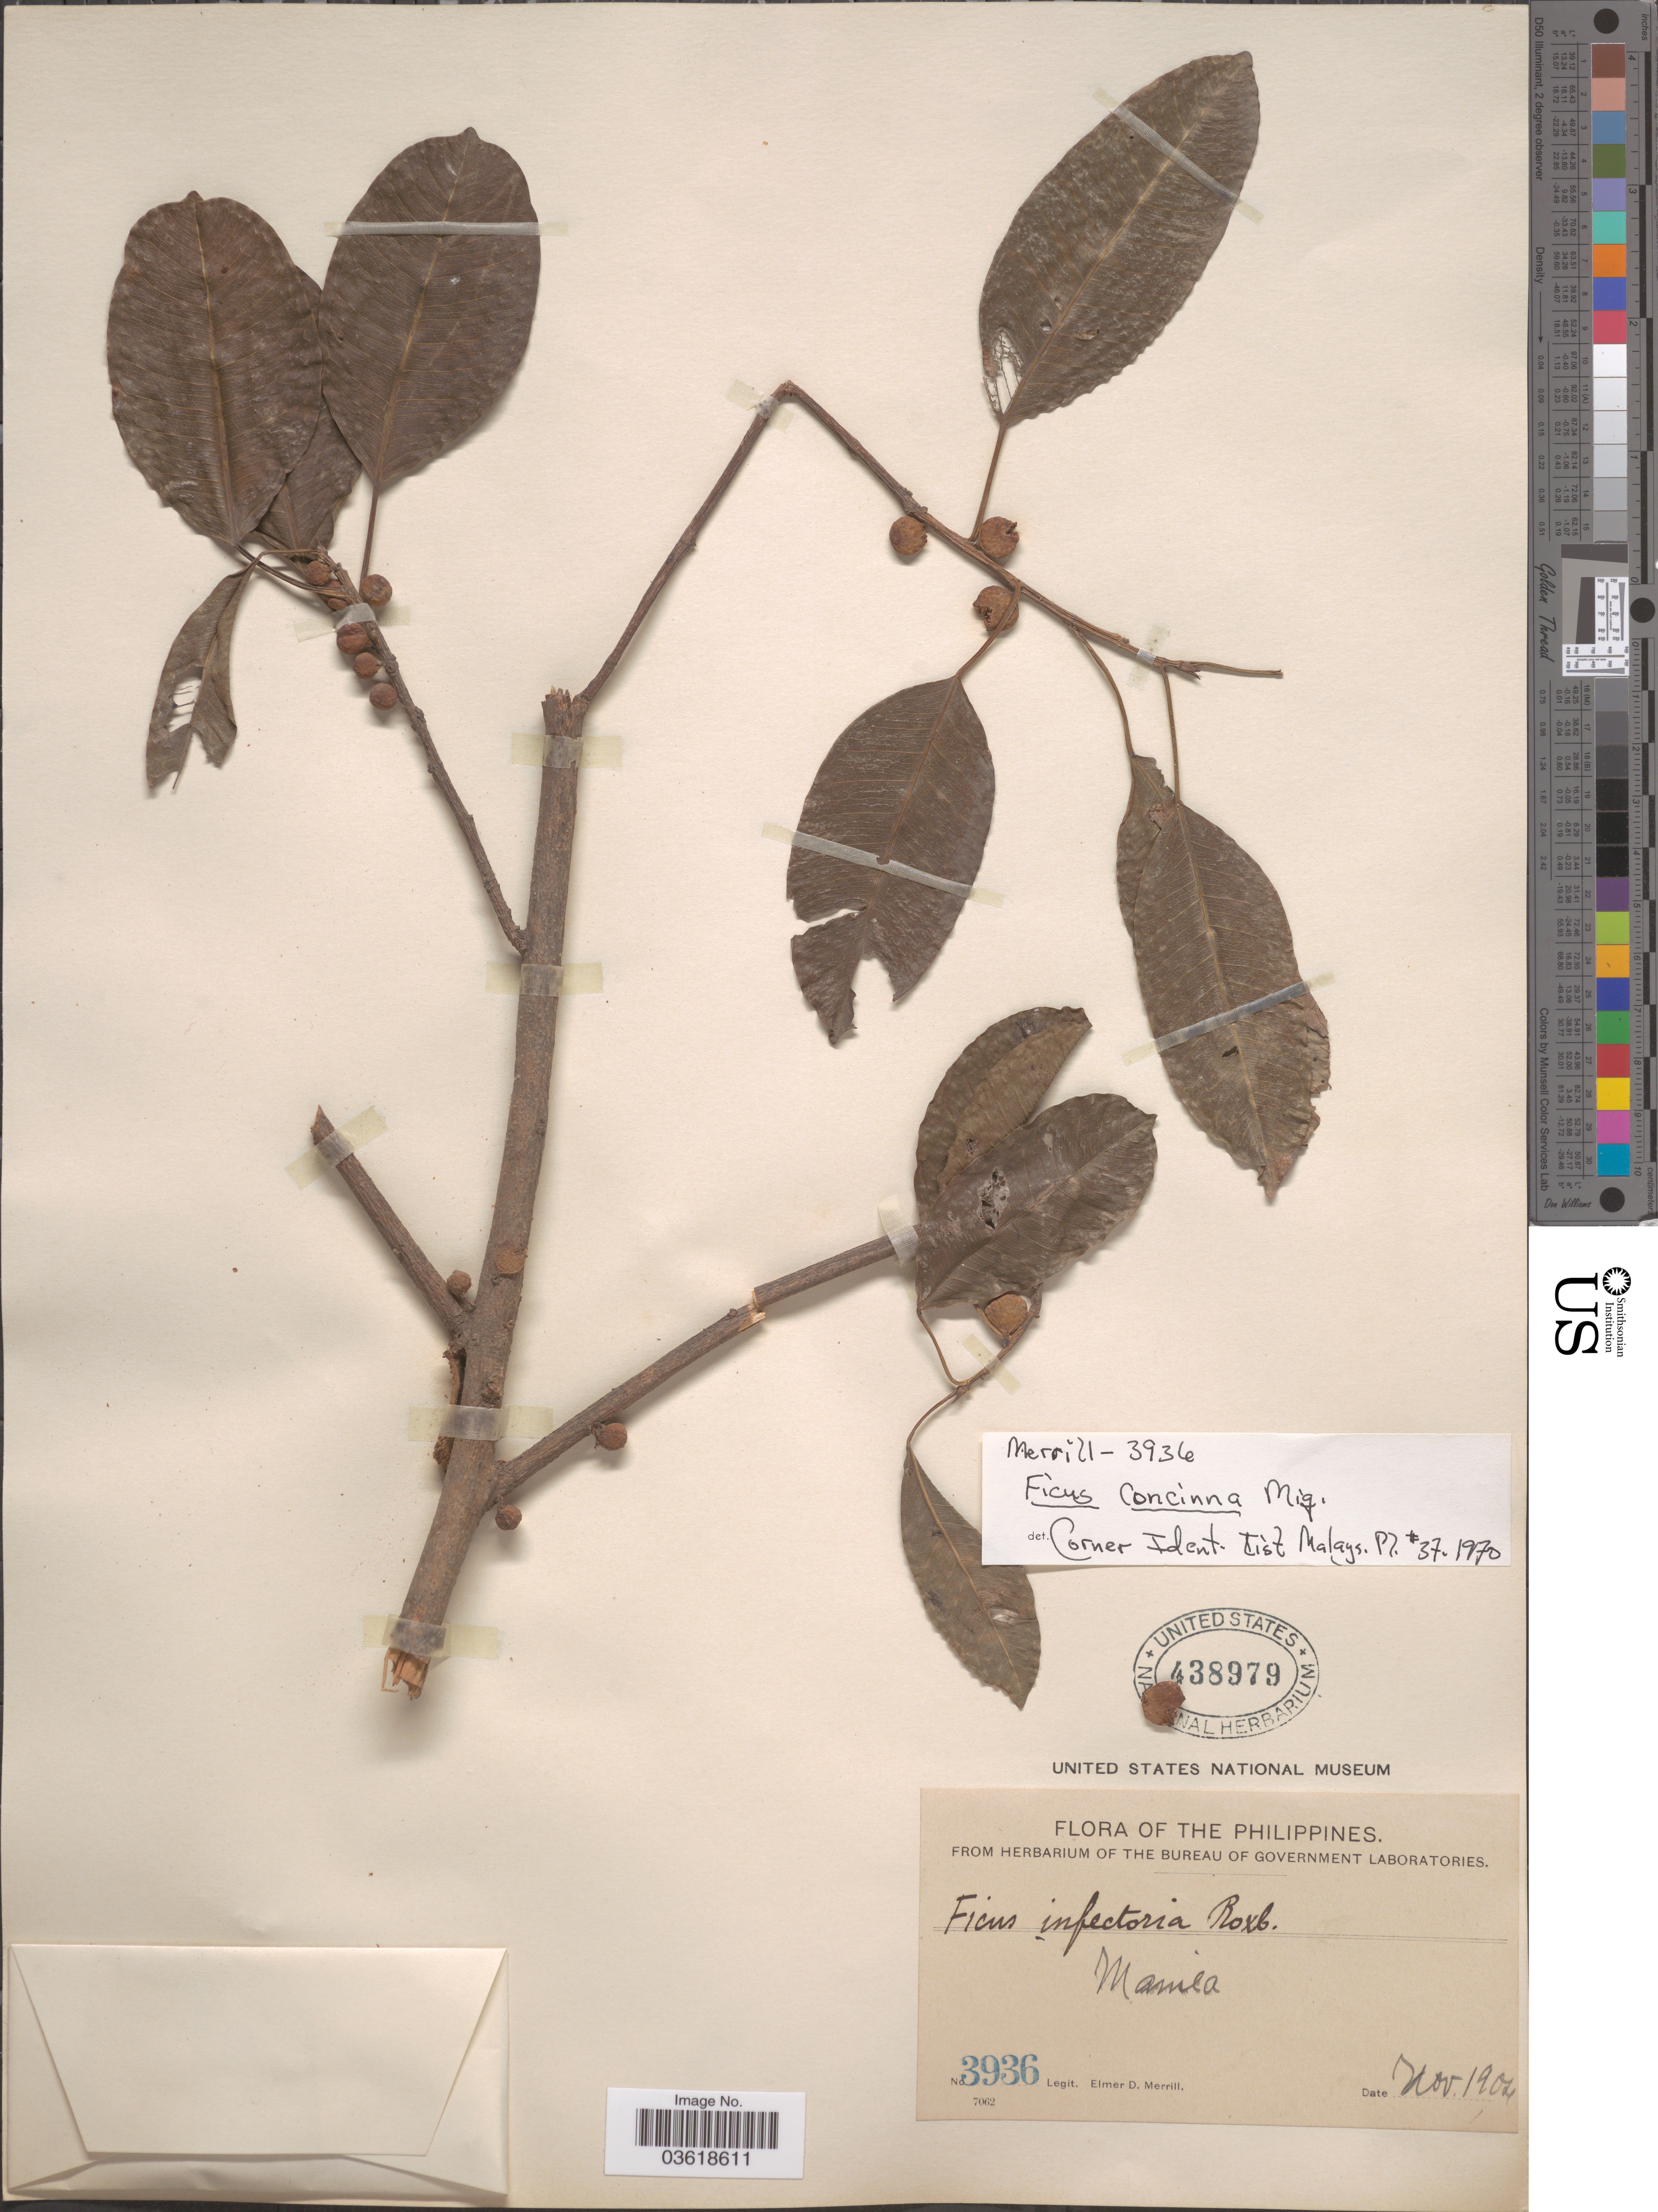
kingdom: Plantae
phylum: Tracheophyta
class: Magnoliopsida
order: Rosales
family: Moraceae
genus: Ficus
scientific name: Ficus concinna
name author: Miq.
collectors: E. D. Merrill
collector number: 3936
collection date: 1902-11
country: Philippines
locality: Manila.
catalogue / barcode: US 438979